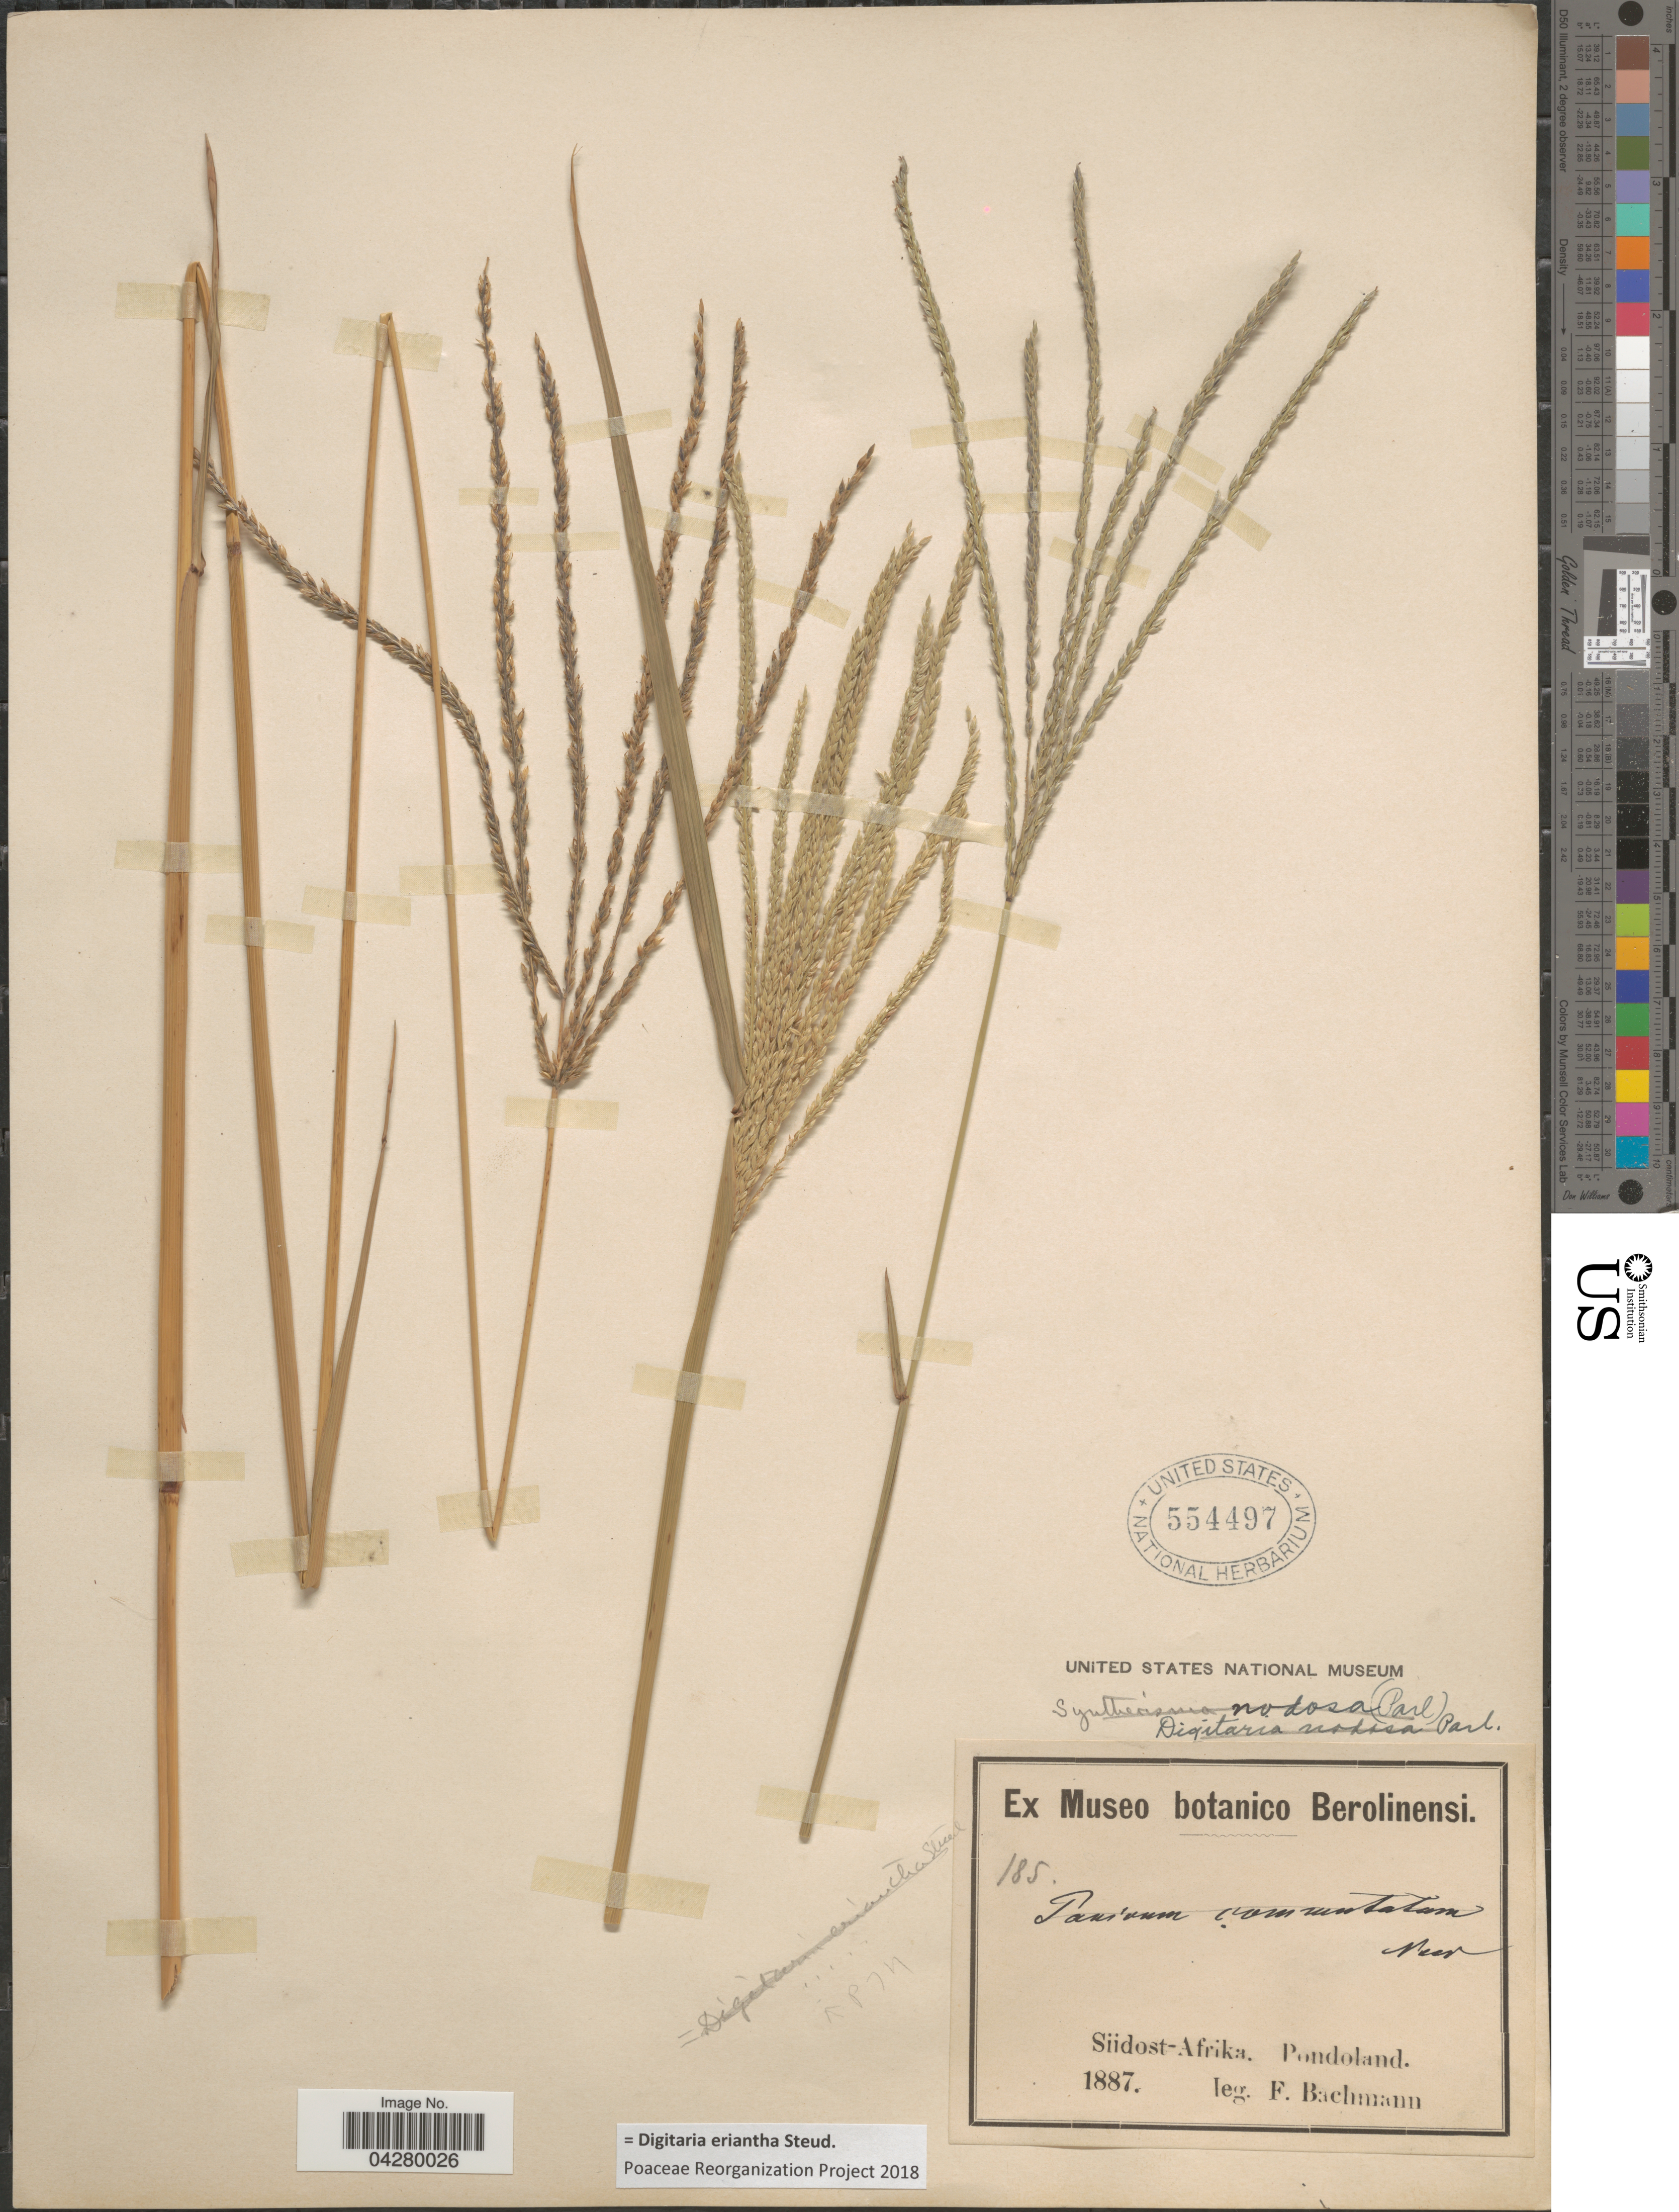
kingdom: Plantae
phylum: Tracheophyta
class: Liliopsida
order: Poales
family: Poaceae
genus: Digitaria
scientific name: Digitaria eriantha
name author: Steud.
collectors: F. Bachman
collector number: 185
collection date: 1887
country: South Africa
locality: Südost-Afrika. Pondoland.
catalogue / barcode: US 554497